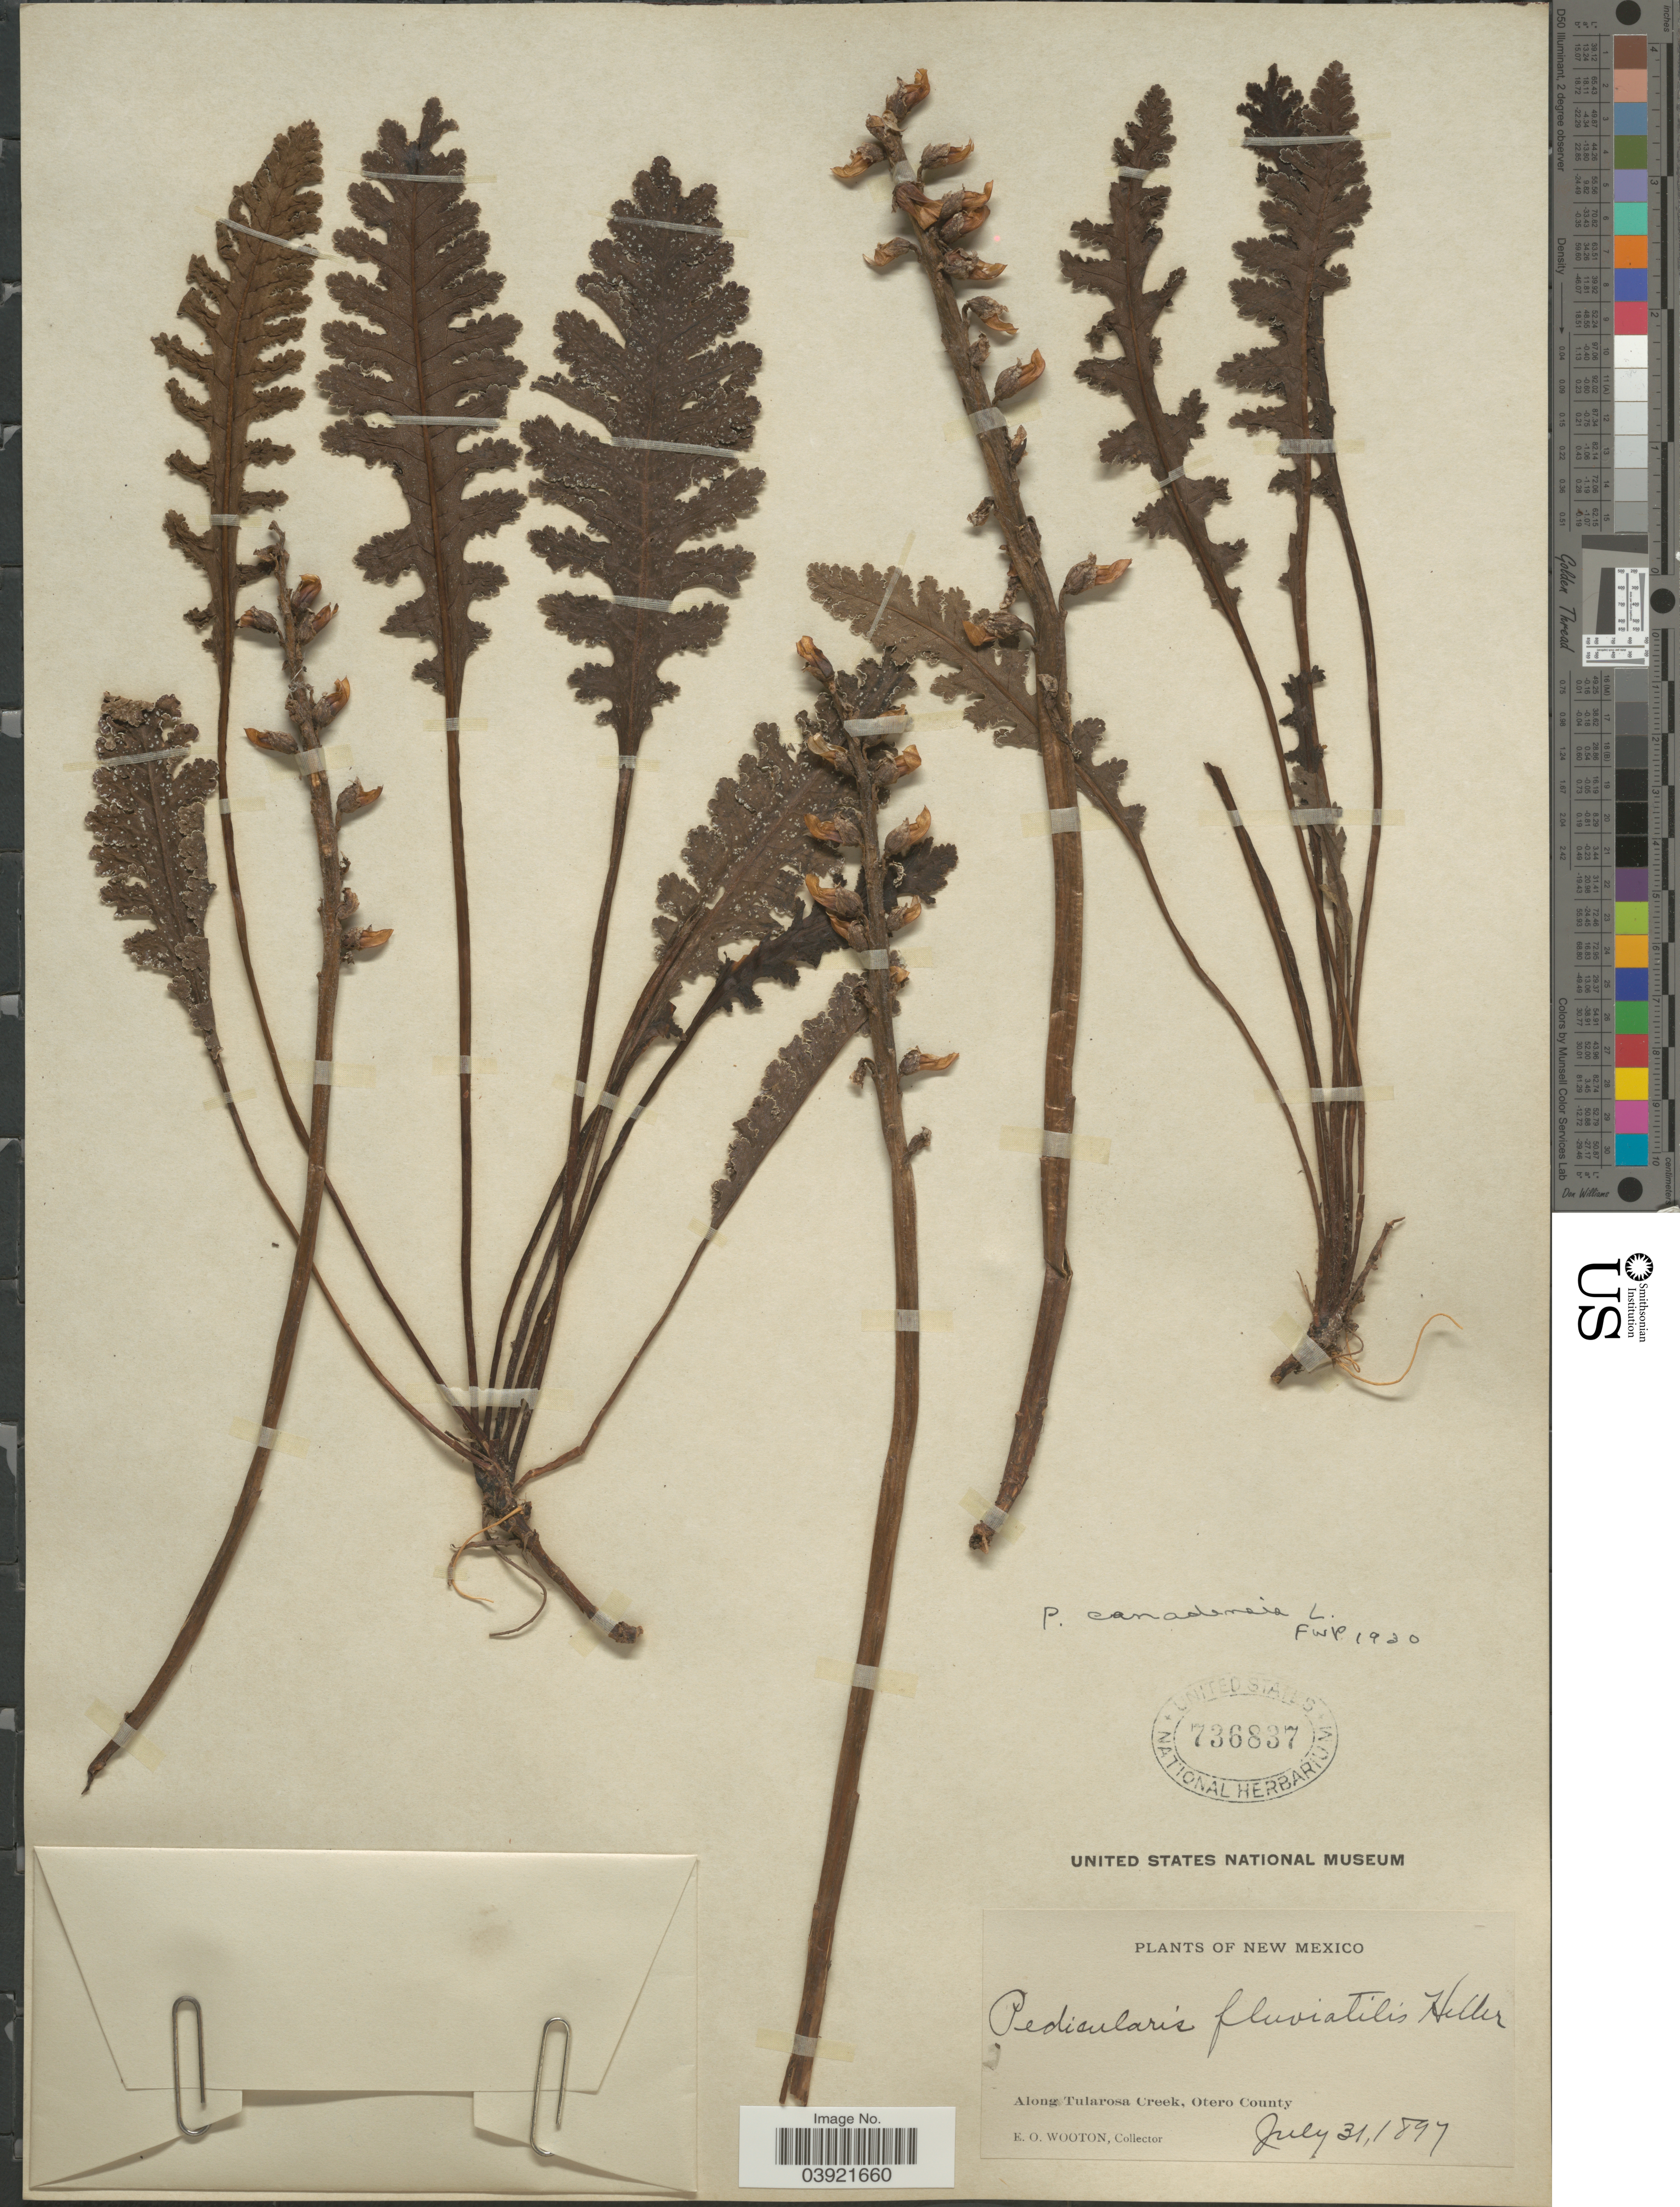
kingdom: Plantae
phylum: Tracheophyta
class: Magnoliopsida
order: Lamiales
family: Orobanchaceae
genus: Pedicularis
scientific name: Pedicularis canadensis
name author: L.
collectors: E. O. Wooton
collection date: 1897-07-31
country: United States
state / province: New Mexico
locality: Along Tularosa Creek, Otero County.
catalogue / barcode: US 736837